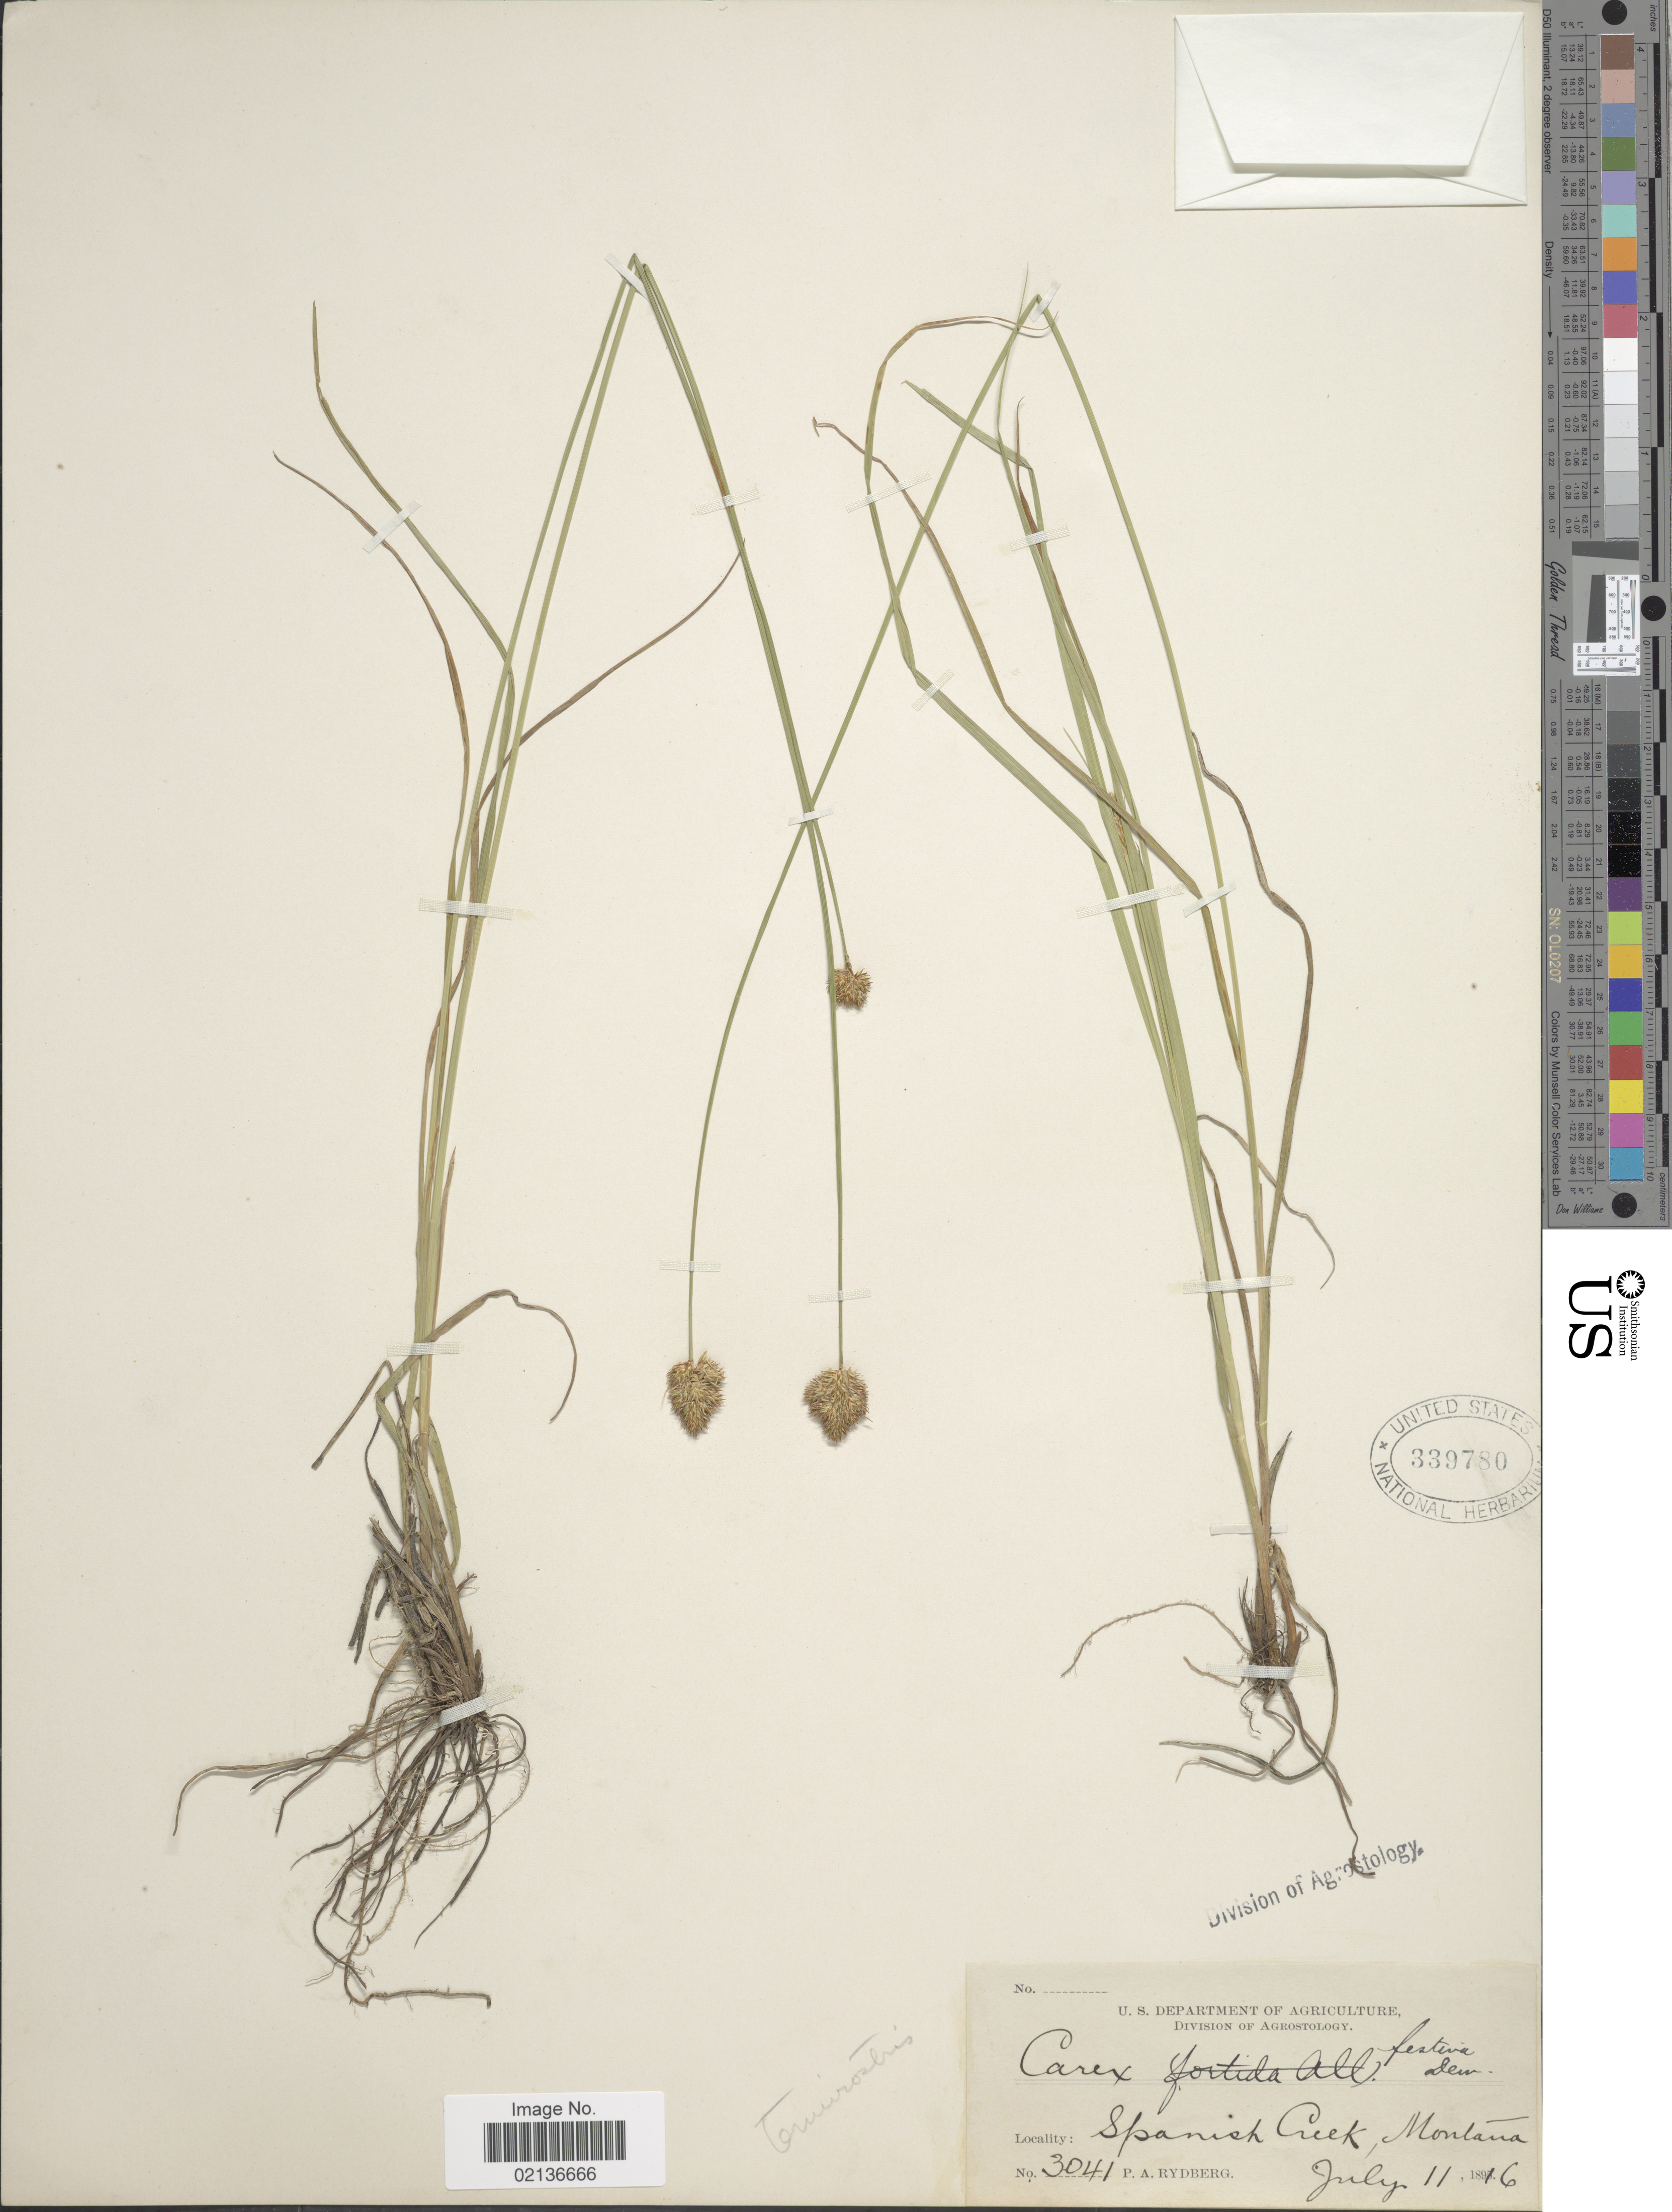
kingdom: Plantae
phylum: Tracheophyta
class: Liliopsida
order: Poales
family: Cyperaceae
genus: Carex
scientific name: Carex athrostachya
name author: Olney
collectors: P. A. Rydberg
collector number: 3041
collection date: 1816-07-11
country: United States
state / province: Montana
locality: Spanish Creek, Montana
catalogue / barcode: US 339780